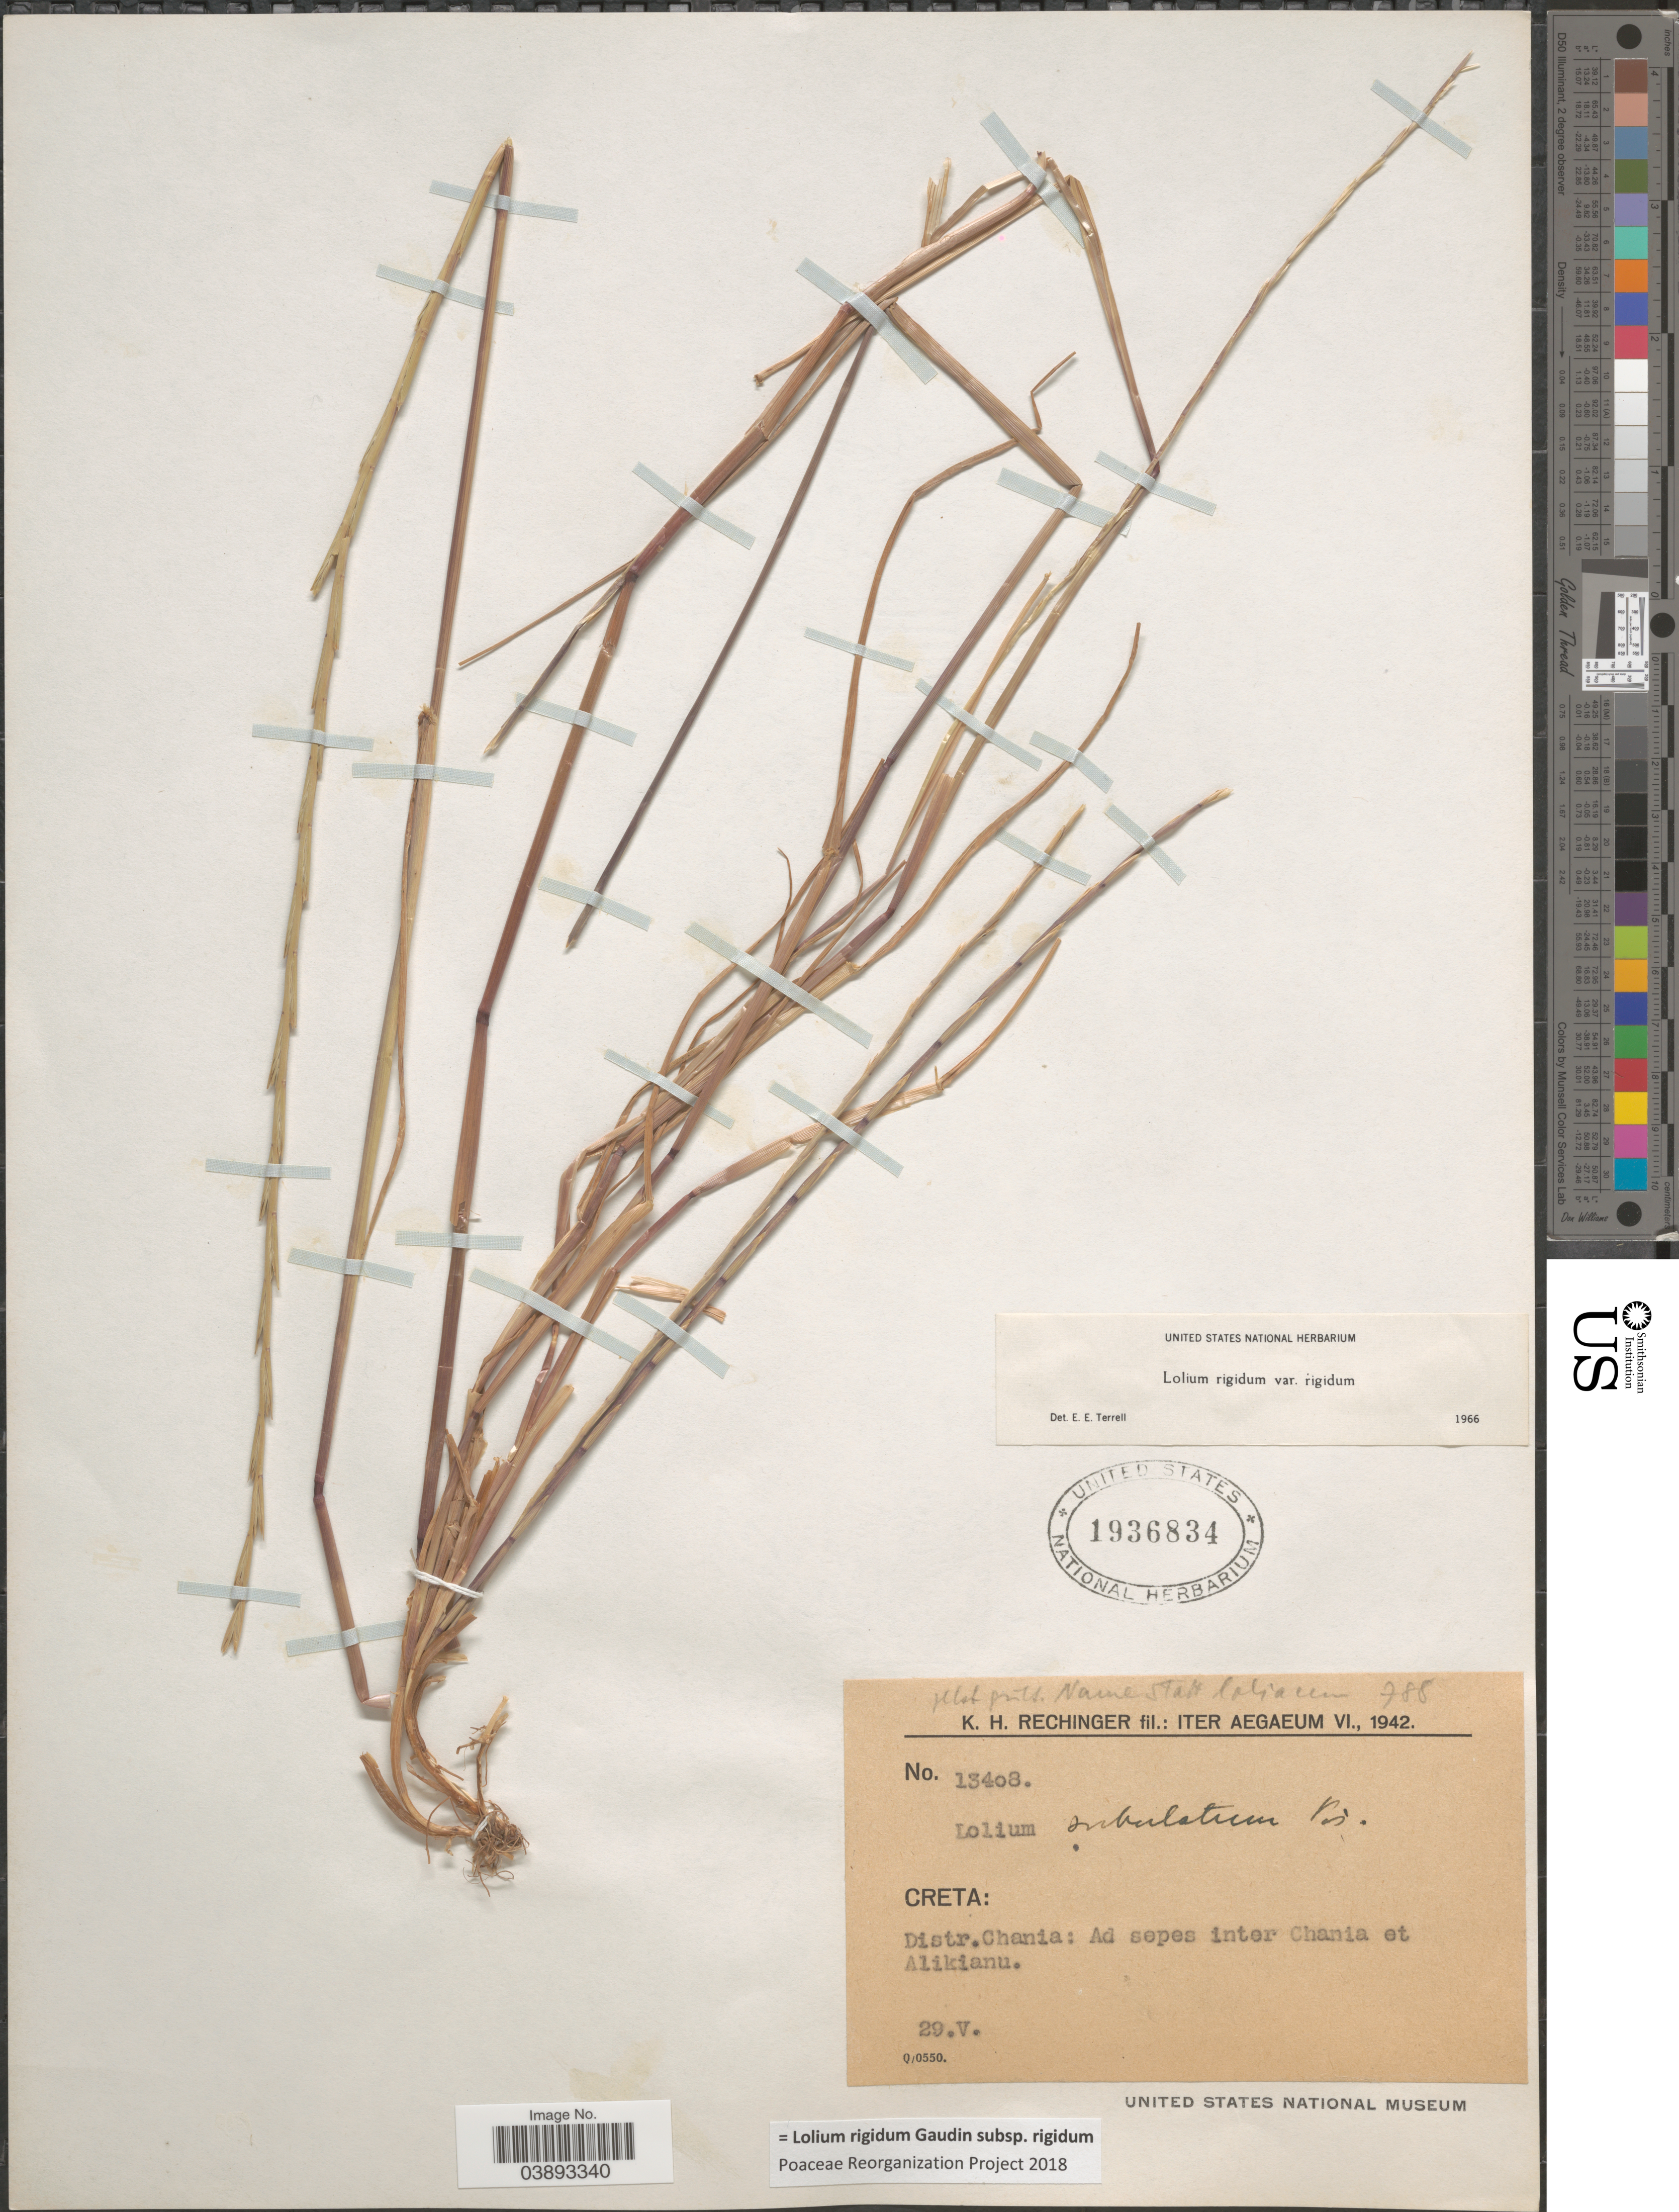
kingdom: Plantae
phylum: Tracheophyta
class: Liliopsida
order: Poales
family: Poaceae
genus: Lolium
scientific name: Lolium rigidum subsp. rigidum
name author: Gaudin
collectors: K. H. Rechinger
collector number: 134o8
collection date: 1942-05-29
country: Greece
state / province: Crete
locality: Creta: Distr.Chania: Ad sepes inter Chania et Alikianu.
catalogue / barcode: US 1936834